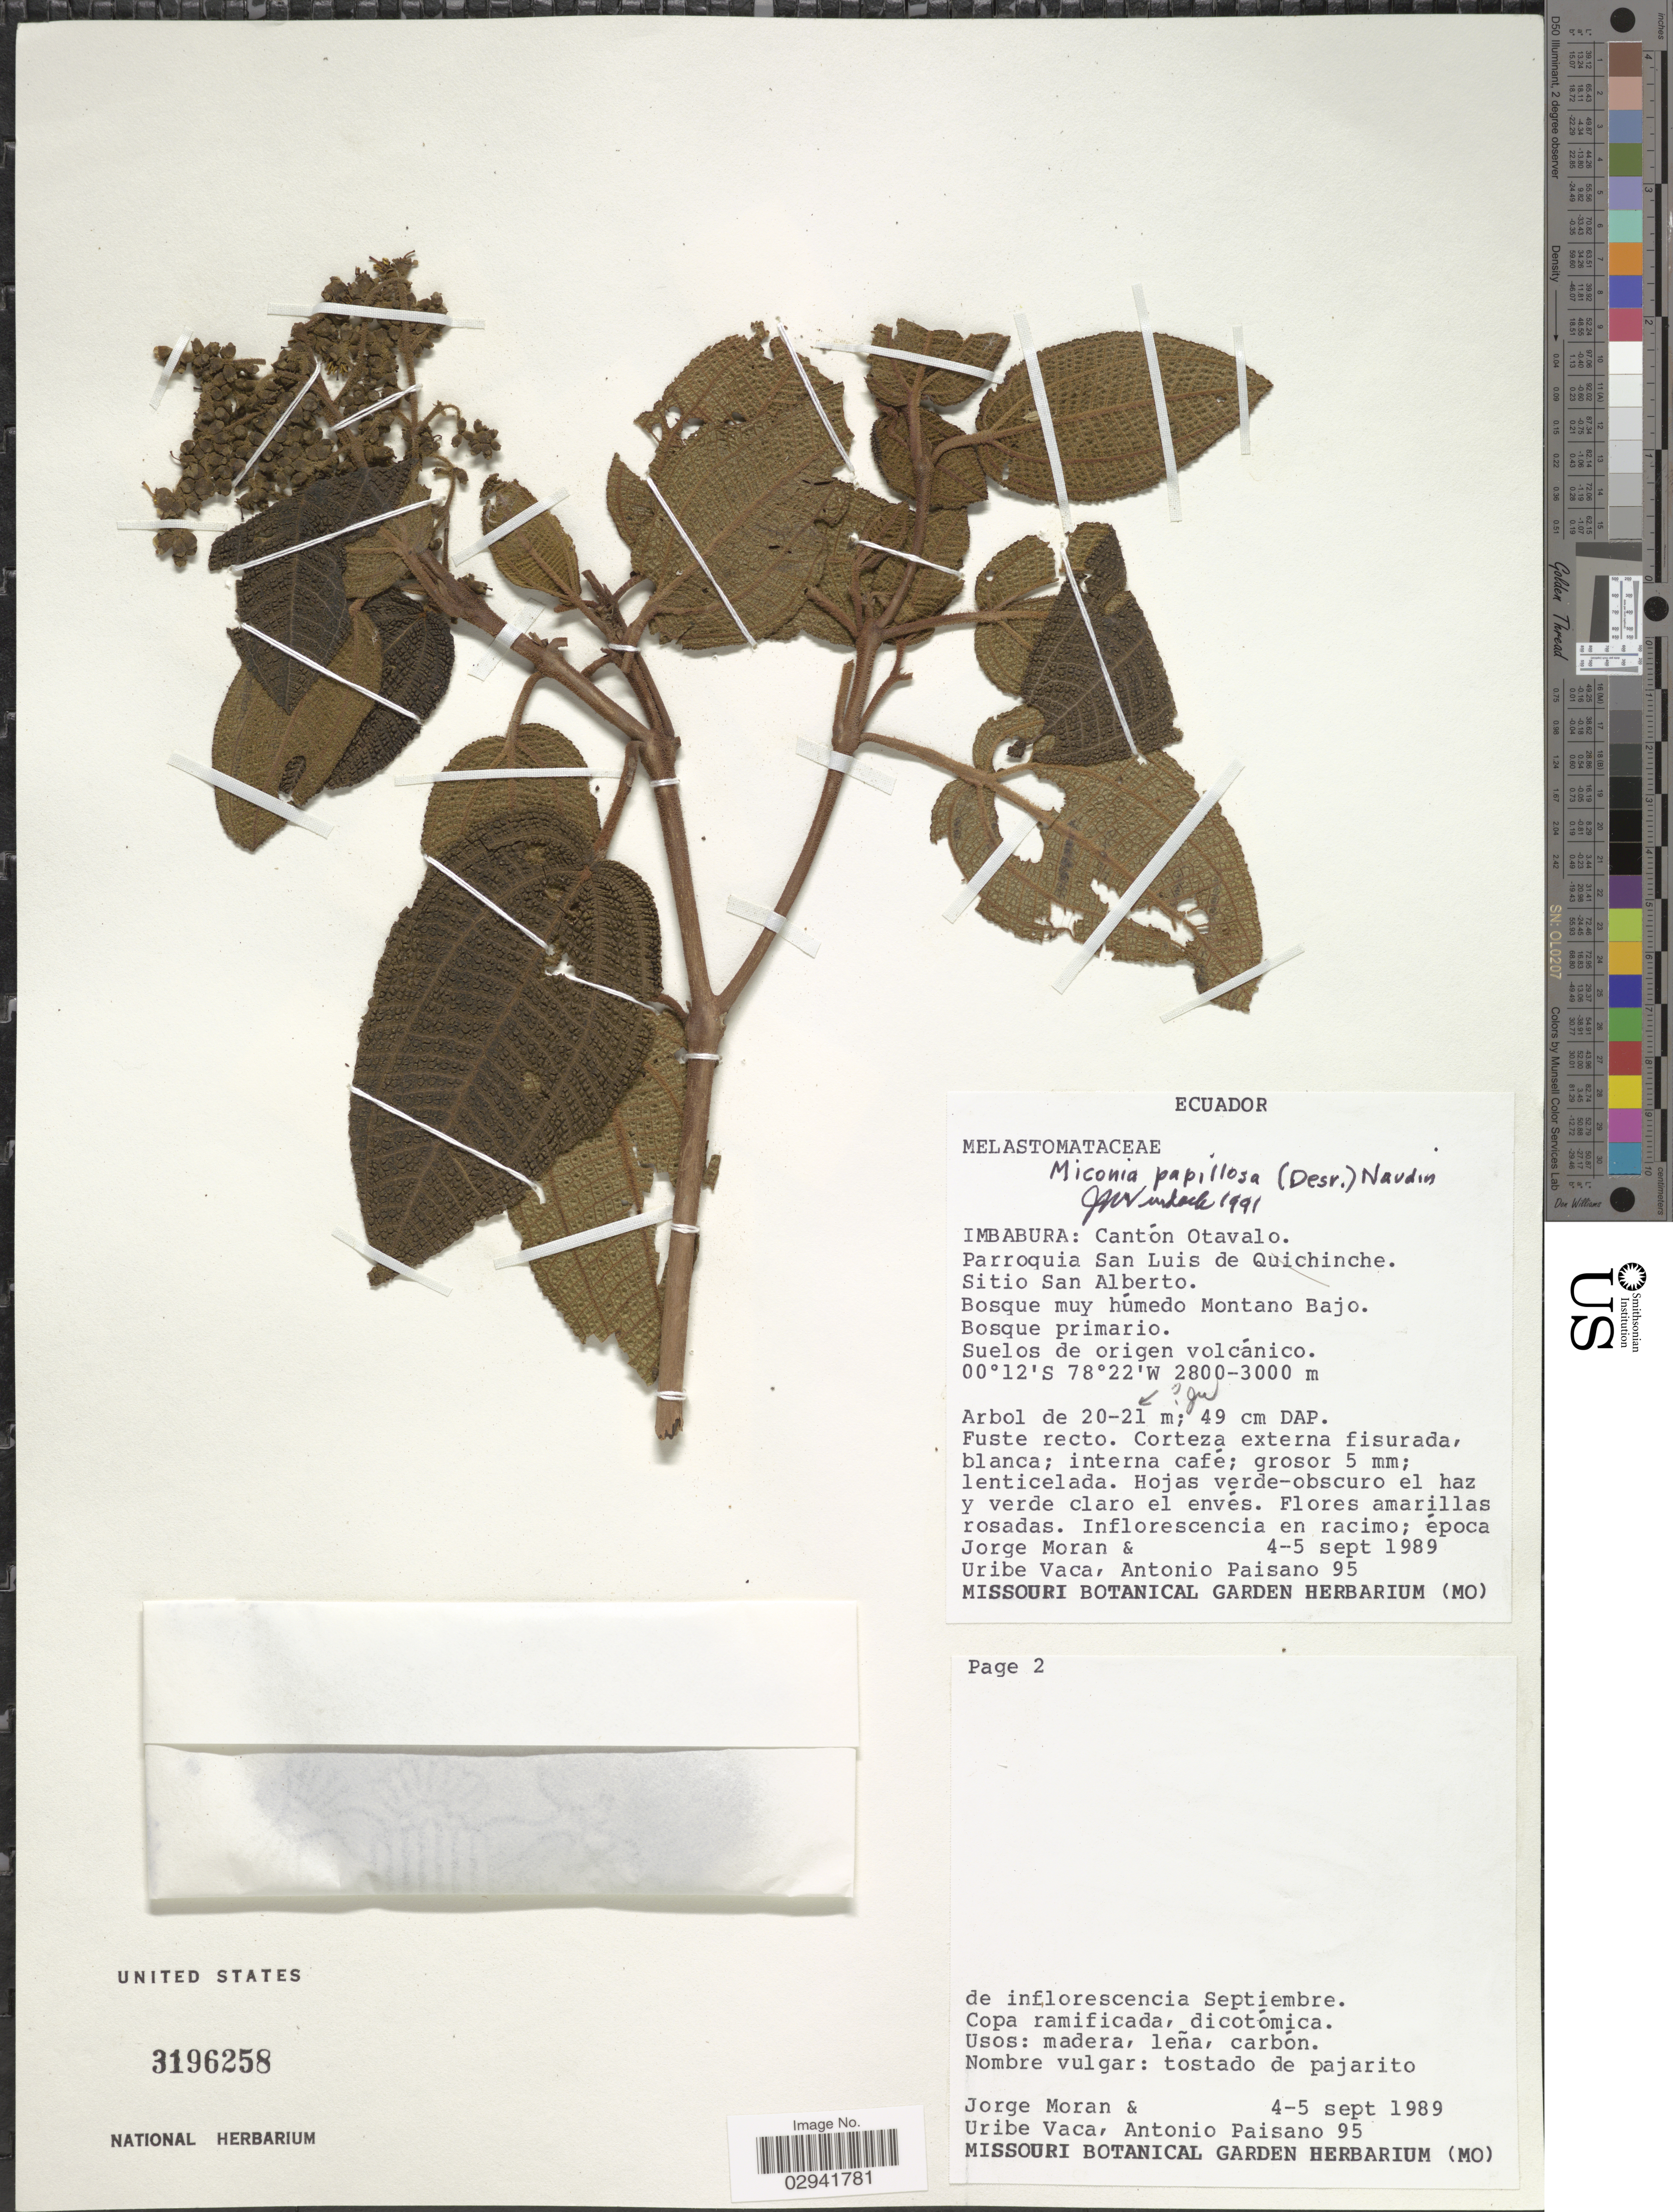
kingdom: Plantae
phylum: Tracheophyta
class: Magnoliopsida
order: Myrtales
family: Melastomataceae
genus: Miconia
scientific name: Miconia papillosa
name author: (Desr.) Naudin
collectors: J. Moran, U. Vaca & A. Paisano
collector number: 95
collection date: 1989-09-04/1989-09-05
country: Ecuador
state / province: Imbabura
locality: Cantón Otavalo. Parroquia San Luis de Quichinche. Sitio San Alberto.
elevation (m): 2800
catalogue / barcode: US 3196258